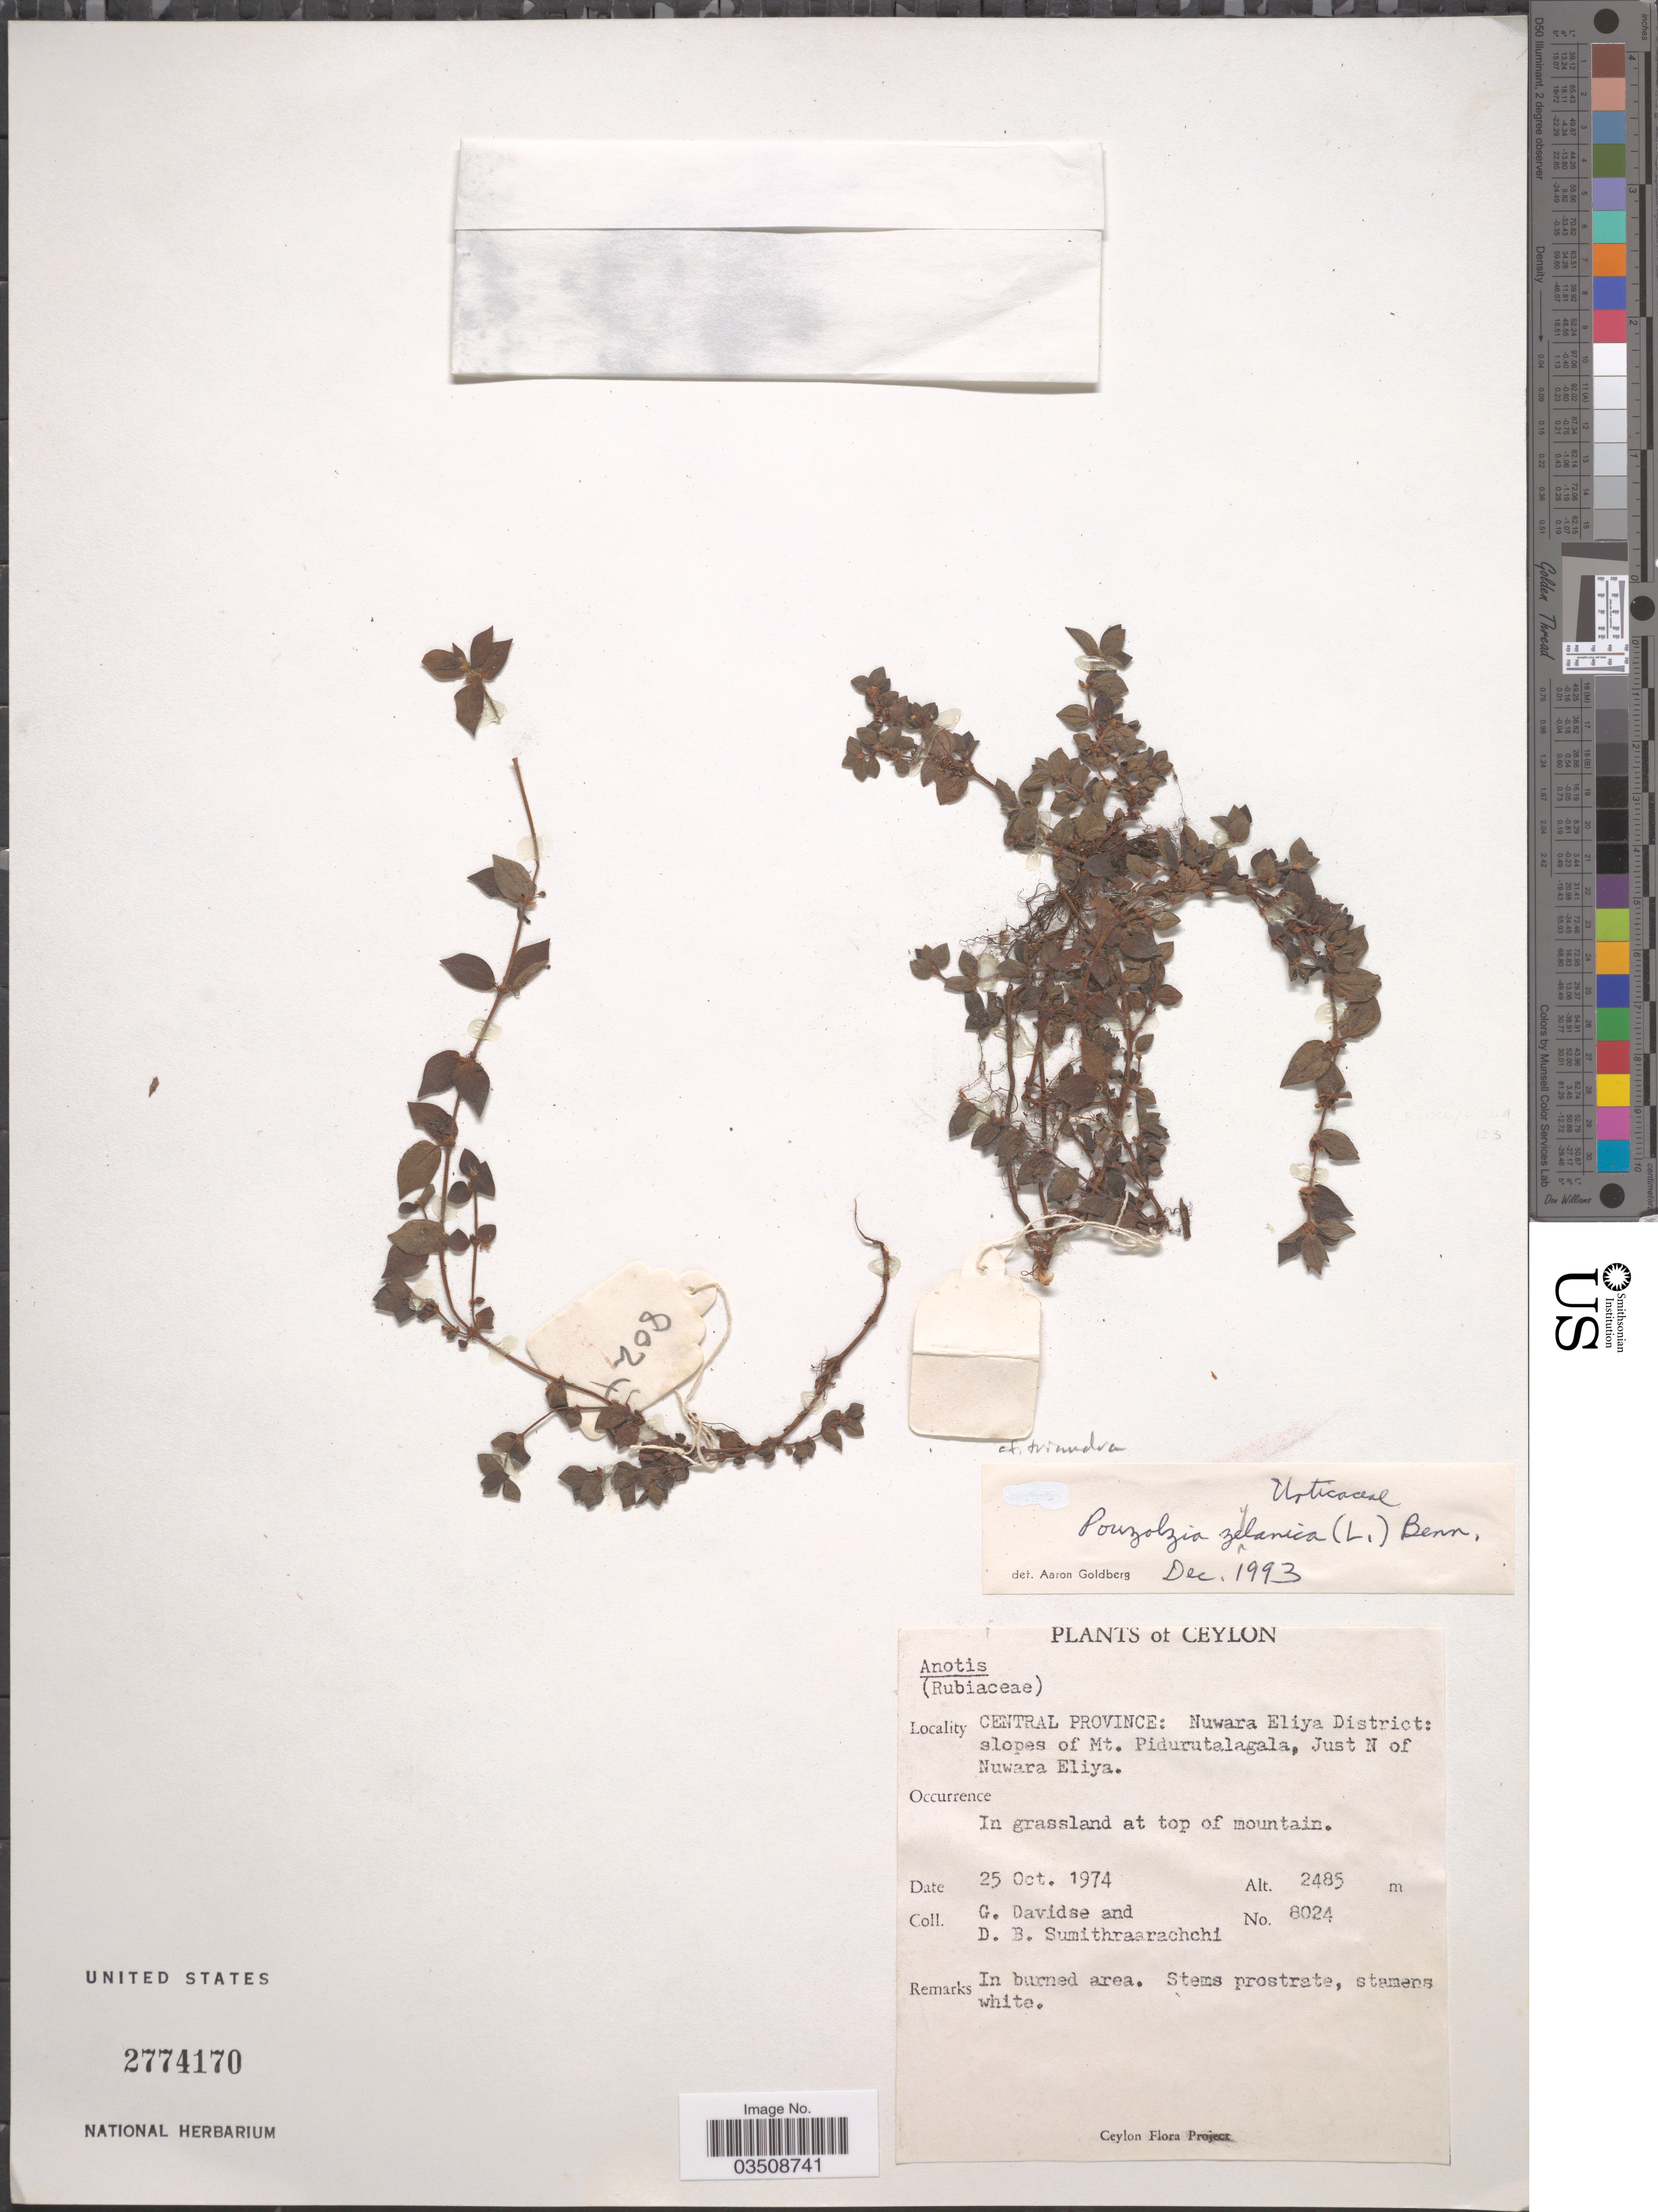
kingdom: Plantae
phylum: Tracheophyta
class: Magnoliopsida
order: Rosales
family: Urticaceae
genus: Pouzolzia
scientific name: Pouzolzia zeylanica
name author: (L.) Benn.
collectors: G. Davidse & D. B. Sumithraarachchi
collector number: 8024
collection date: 1974-10-25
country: Sri Lanka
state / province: Central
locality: Ceylon. Nuwara Eliya District: slopes of Mt. Pidurutalagala, Just N of Nuwara Eliya. In grassland at top of mountain.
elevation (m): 2485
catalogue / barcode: US 2774170